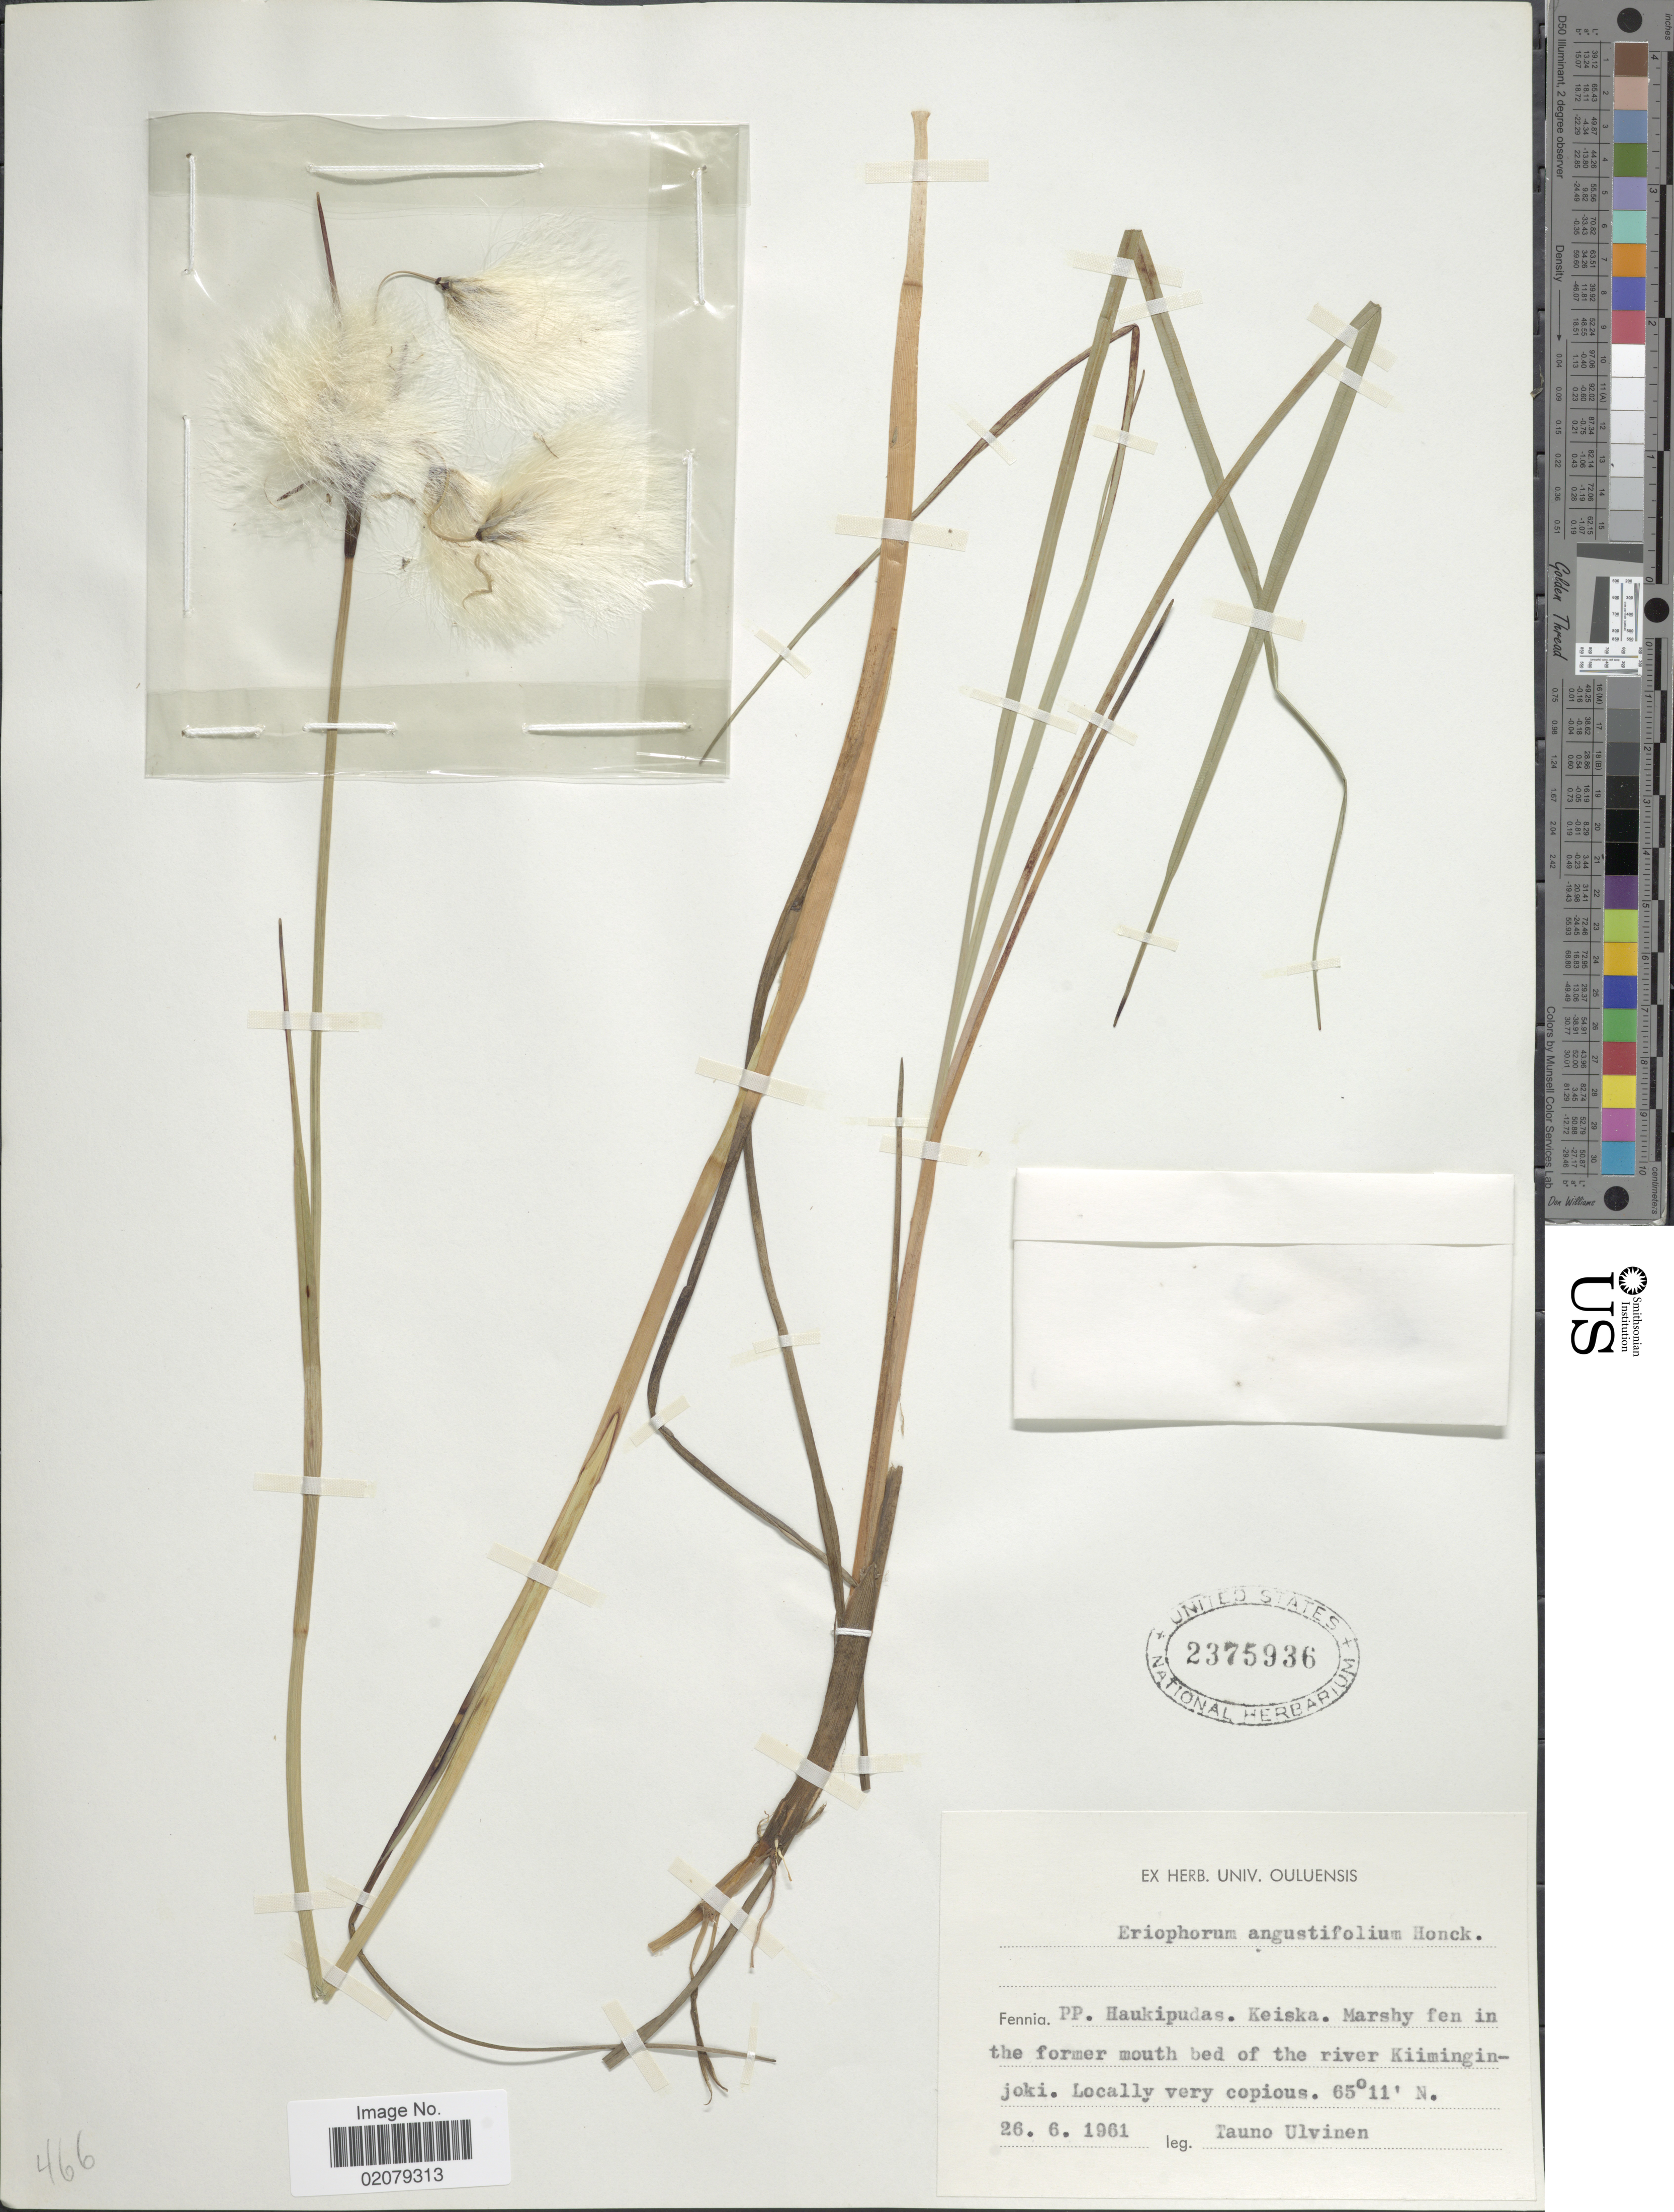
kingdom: Plantae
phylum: Tracheophyta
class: Liliopsida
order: Poales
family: Cyperaceae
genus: Eriophorum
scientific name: Eriophorum angustifolium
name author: Honck.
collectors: T. Ulvinen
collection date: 1961-06-26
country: Finland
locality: PP. Haukipudas, Keiska, river Kiiminginjoki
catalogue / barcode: US 2375936